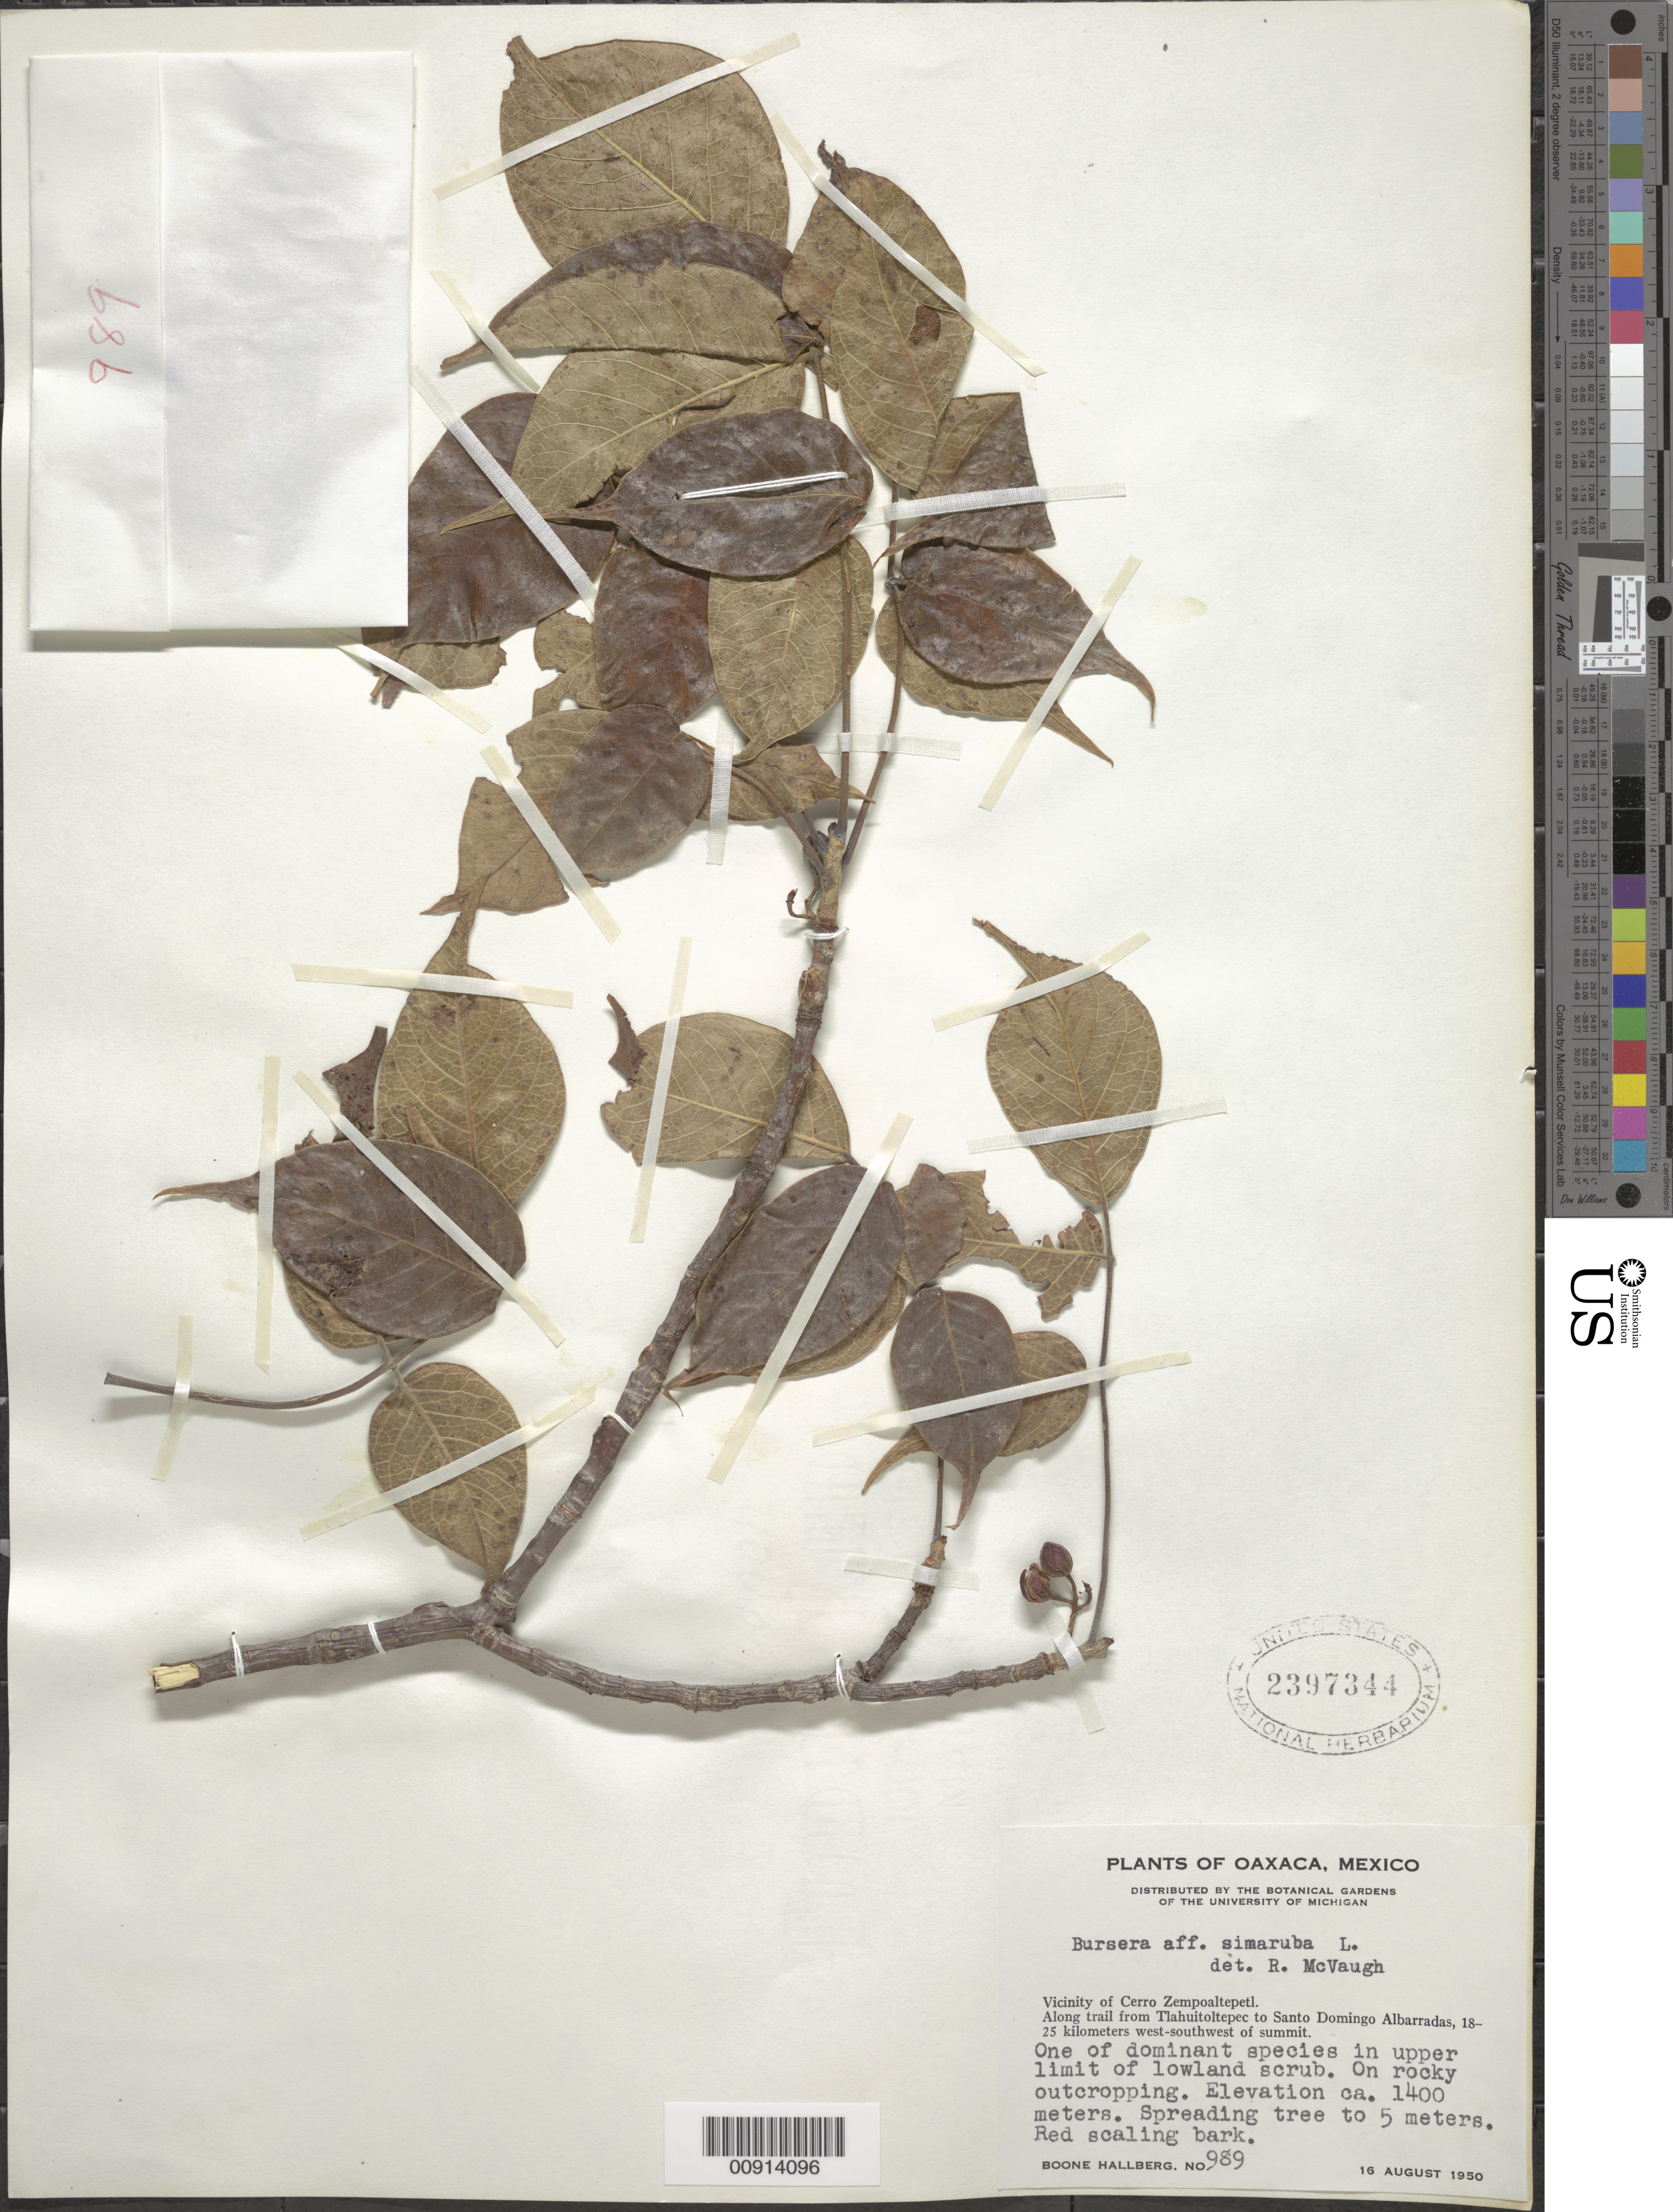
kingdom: Plantae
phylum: Tracheophyta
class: Magnoliopsida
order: Sapindales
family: Burseraceae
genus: Bursera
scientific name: Bursera simaruba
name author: (L.) Sarg.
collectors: B. Hallberg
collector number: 989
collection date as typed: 16 Aug 1950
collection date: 1950-08-16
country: Mexico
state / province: Oaxaca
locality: Oaxaca. Vicinity of Cerro Zempoaltepetl. Along trail from Tlahuitoltepec to Santo Domingo Albarradas, 18-25 kilometers west-southwest of summit.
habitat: One of the dominant species in upper limit of lowland scrub. On rocky outcropping.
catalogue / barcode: US 2397344